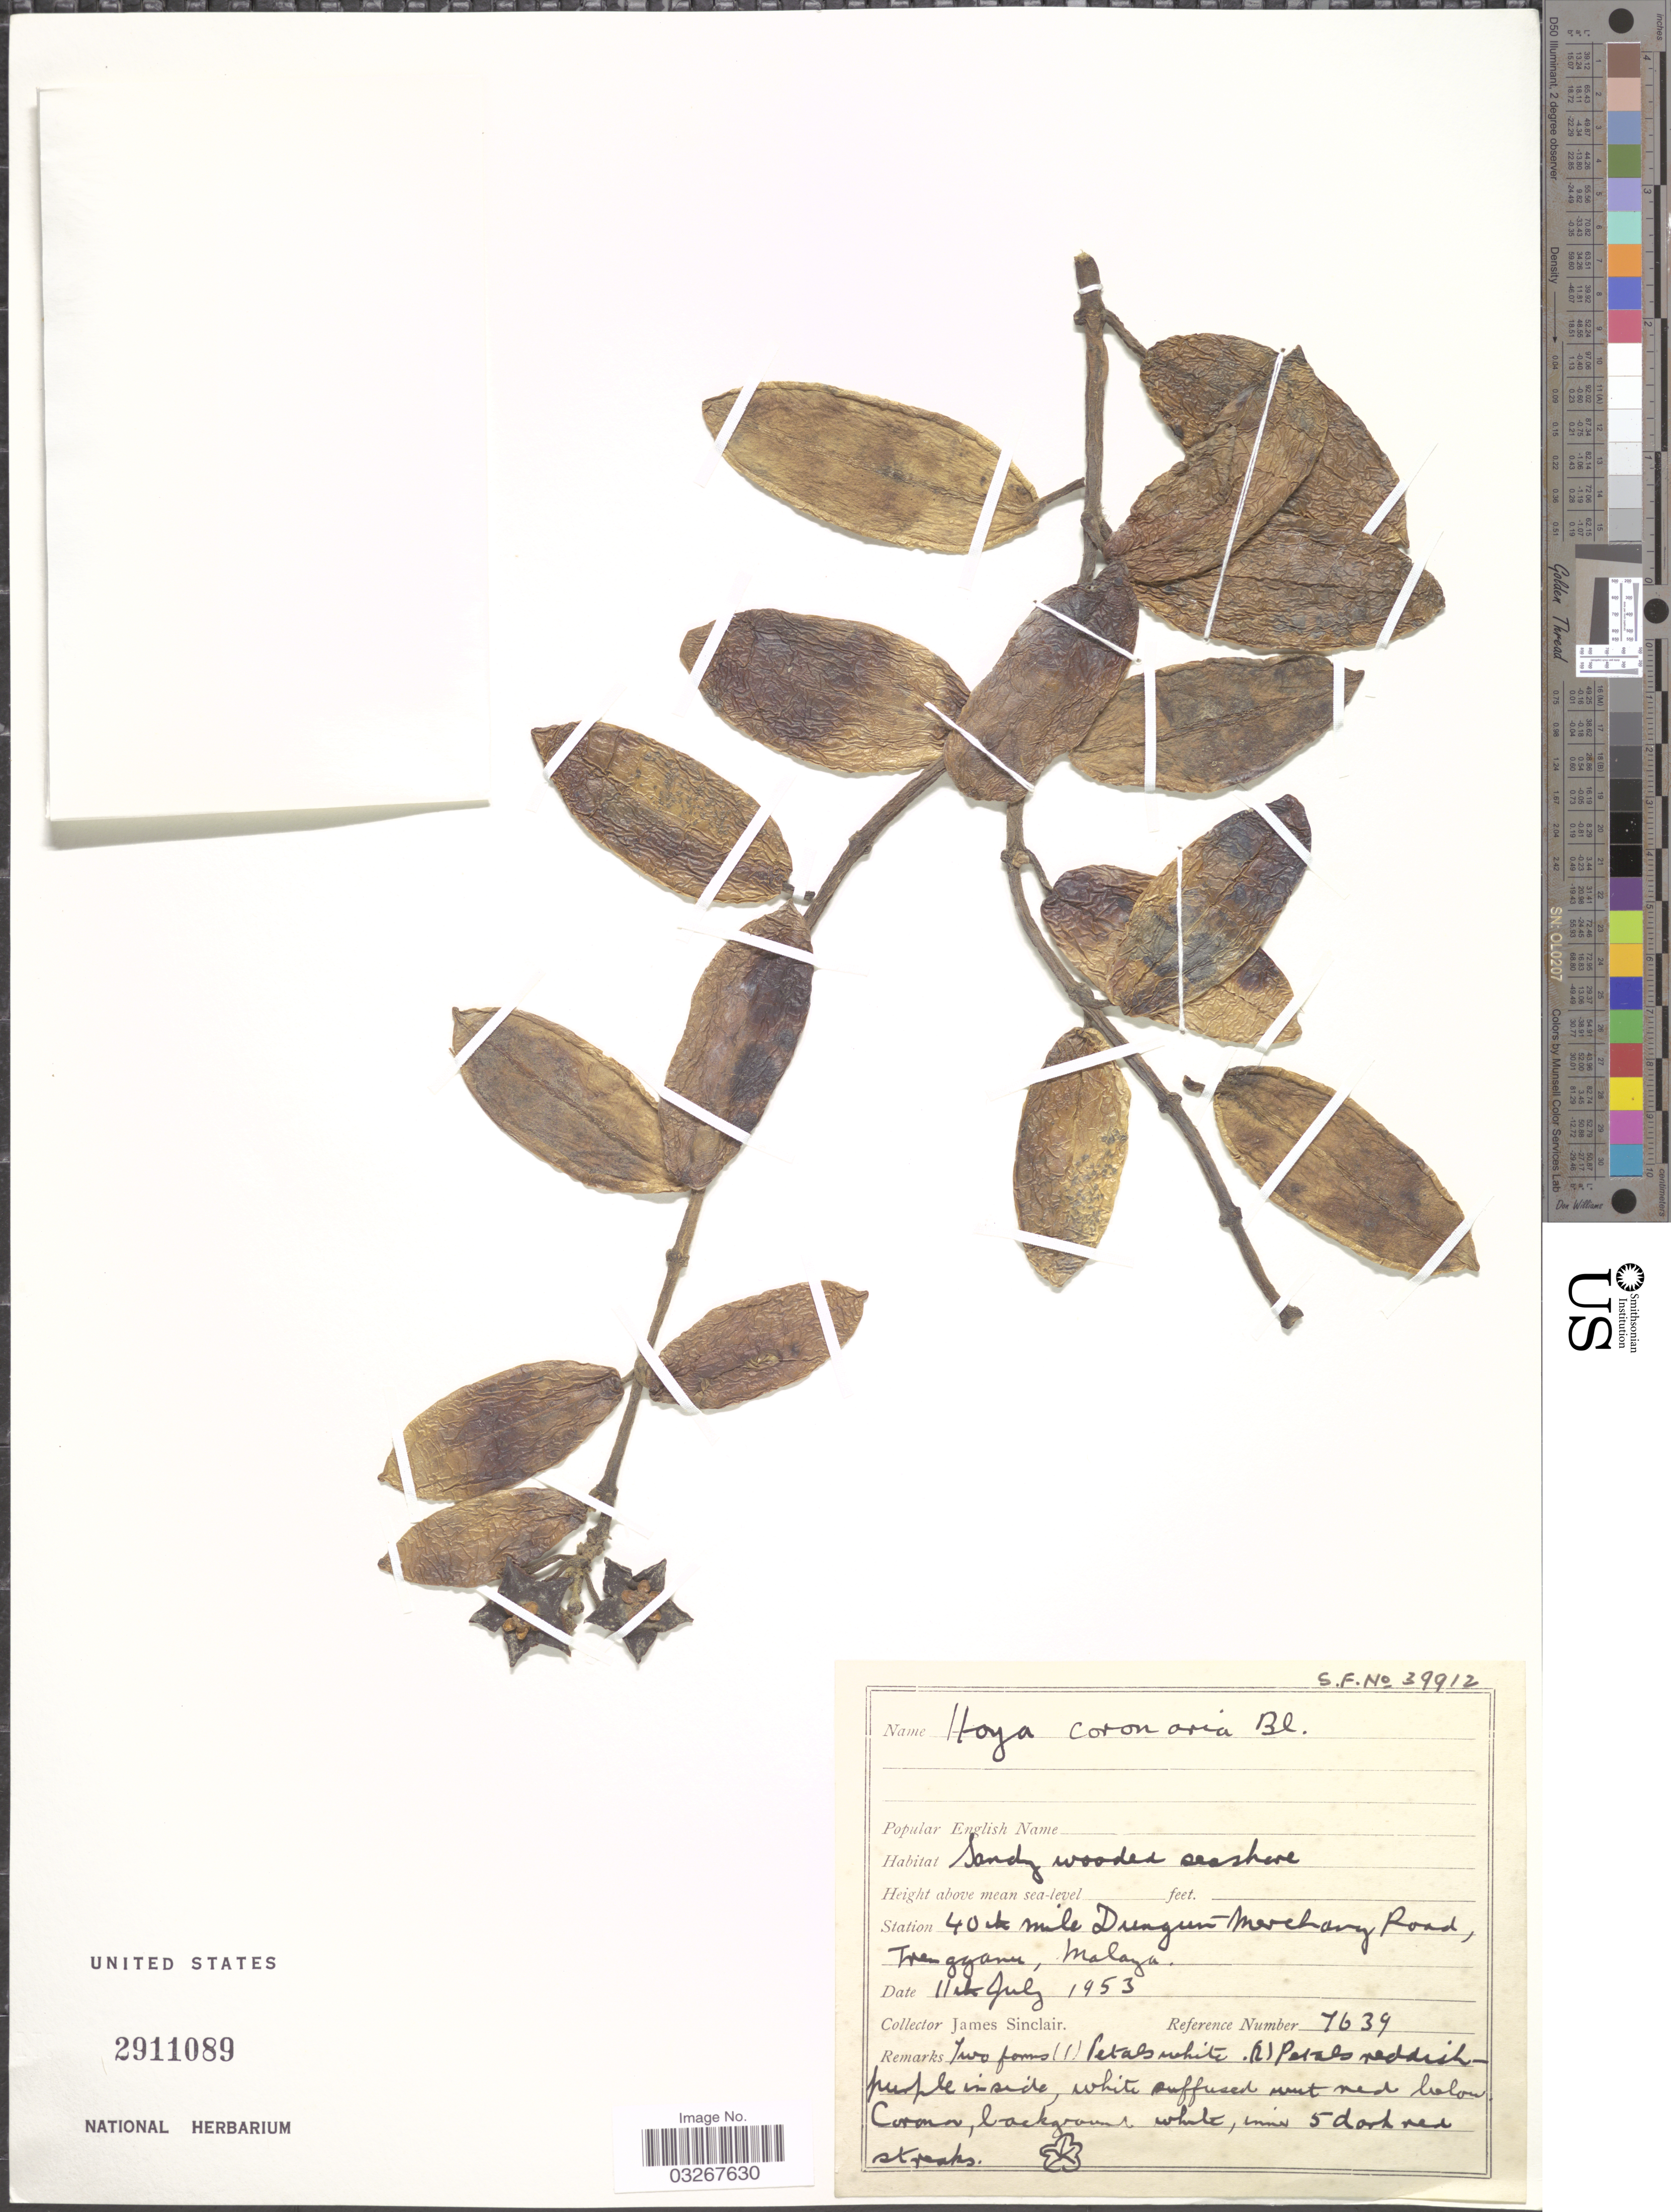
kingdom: Plantae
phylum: Tracheophyta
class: Magnoliopsida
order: Gentianales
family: Apocynaceae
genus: Hoya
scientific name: Hoya coronaria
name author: Blume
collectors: J. Sinclair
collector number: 7639*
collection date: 1953-07-11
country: Malaysia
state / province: Terengganu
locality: Station 40 [illegible text] mile Dungun-Merchang Road, Trengganu, Malaya.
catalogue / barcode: US 2911089